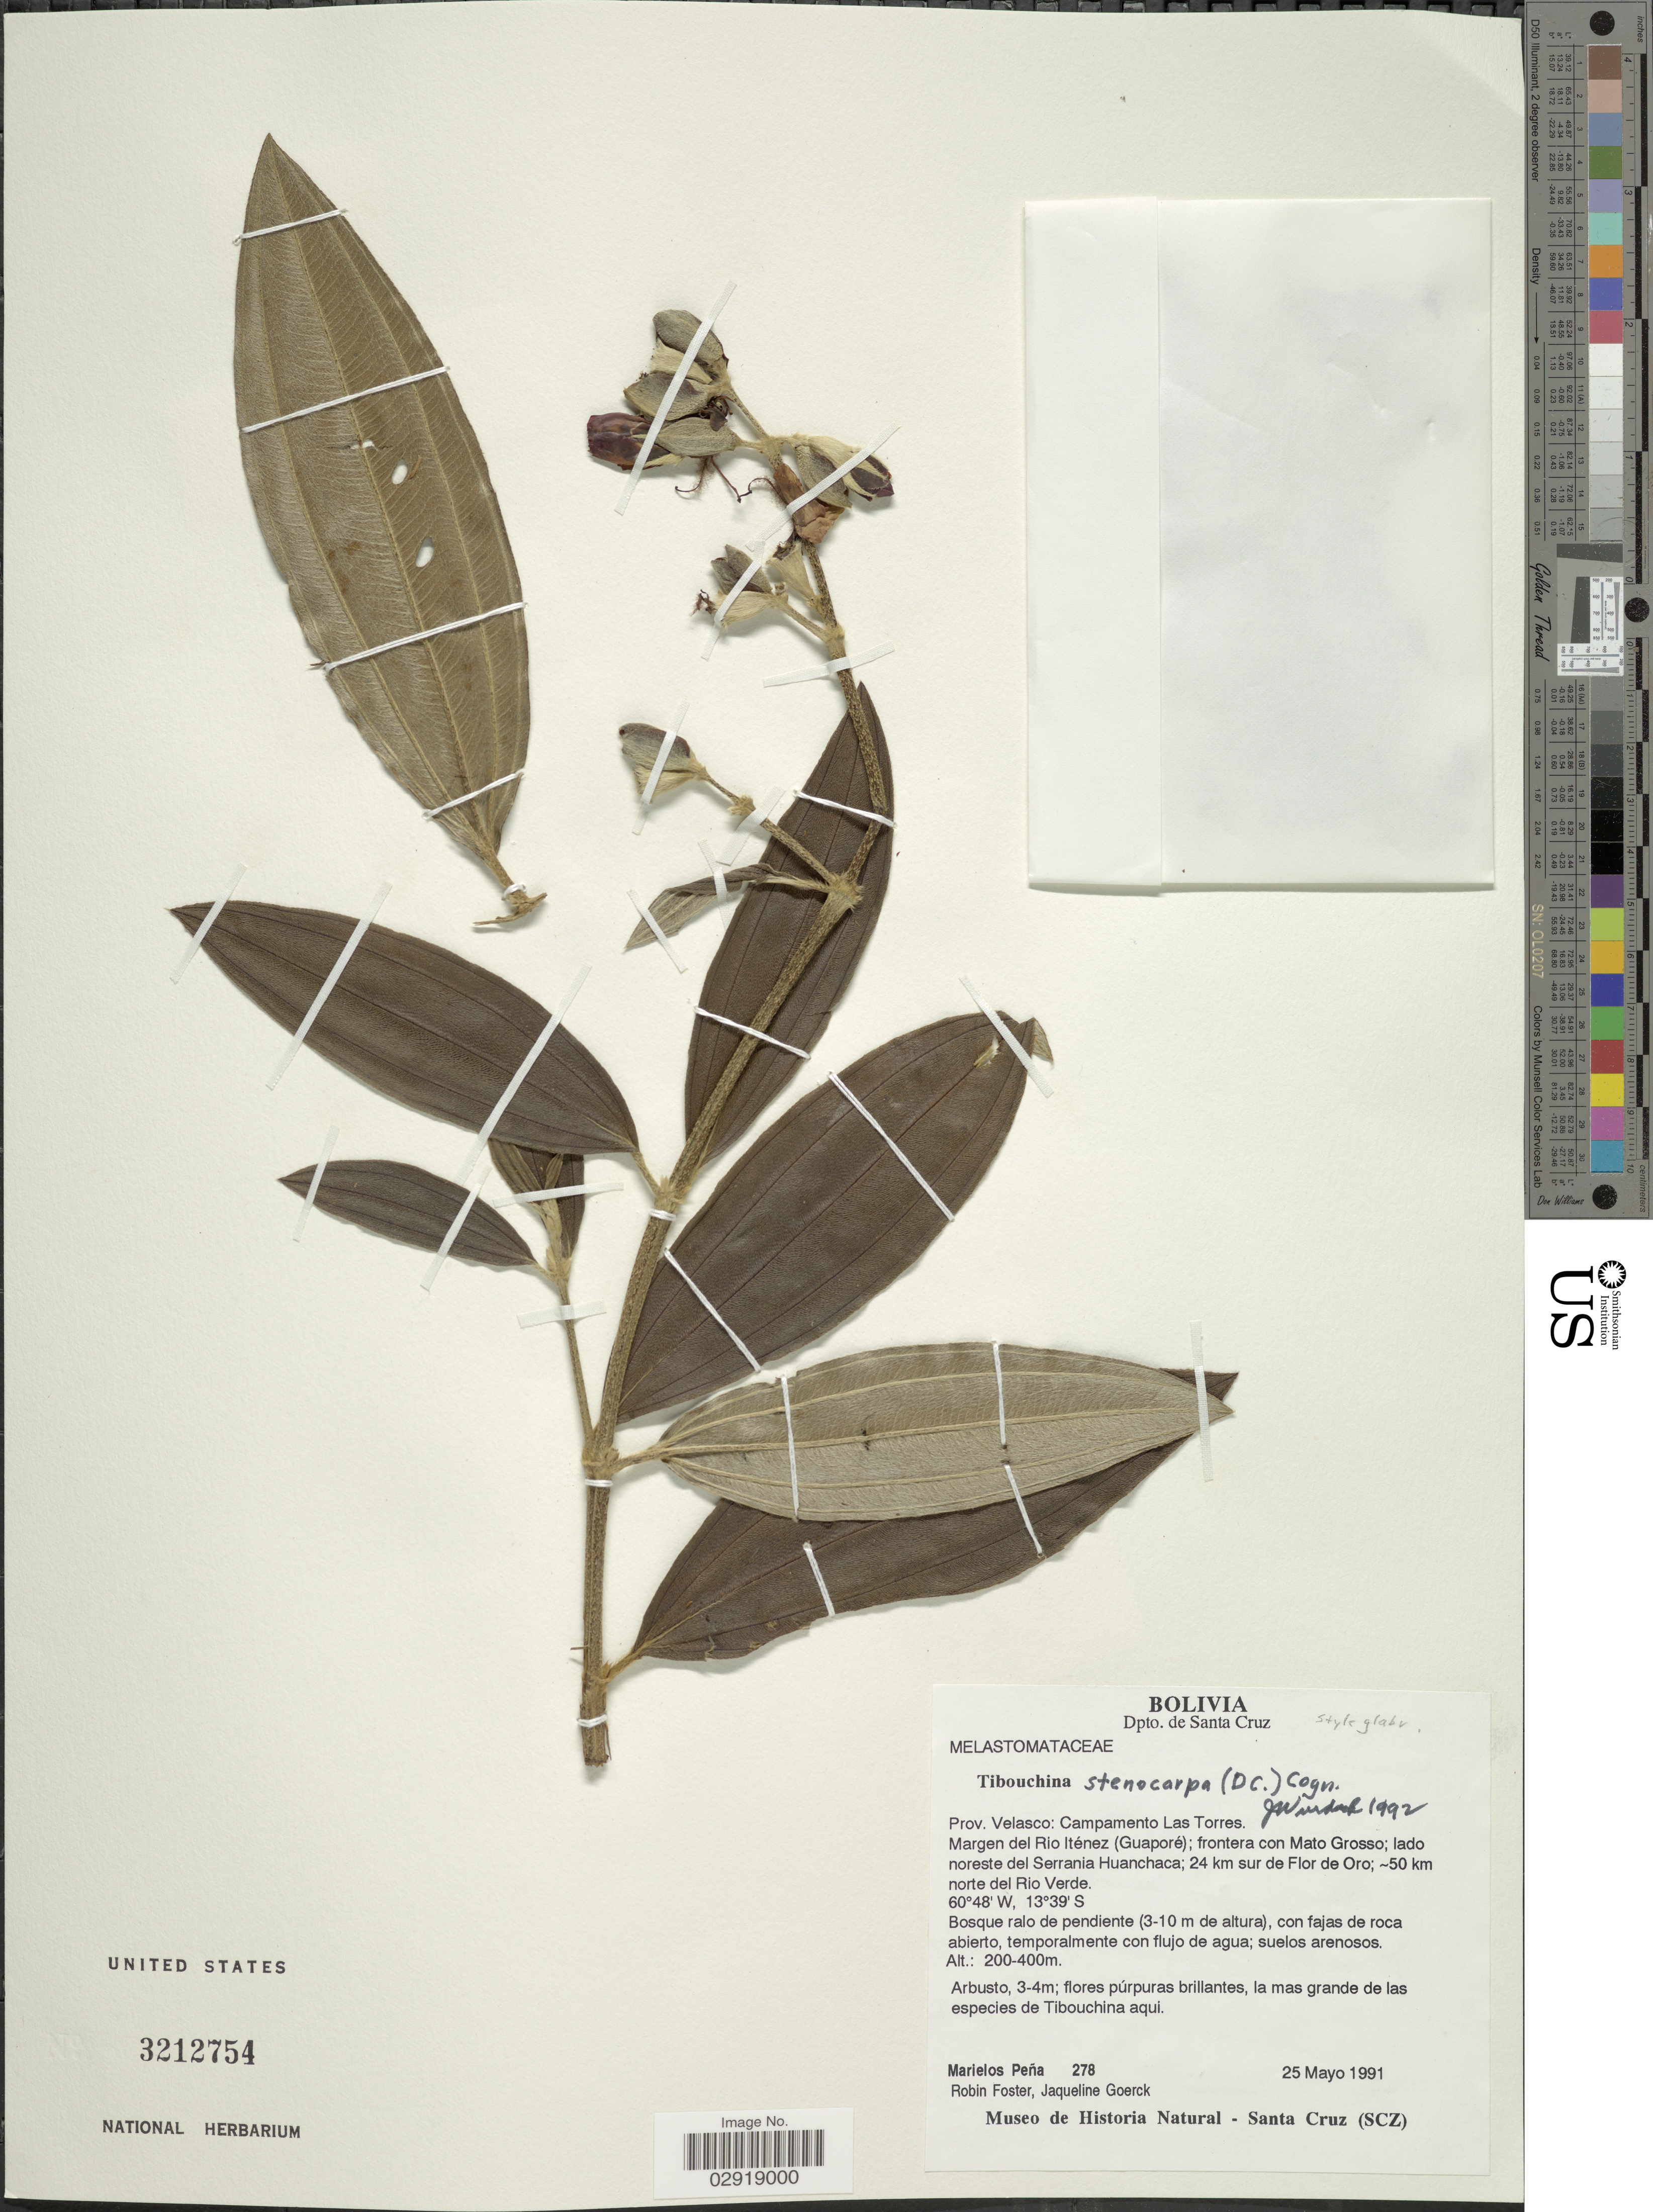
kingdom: Plantae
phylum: Tracheophyta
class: Magnoliopsida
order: Myrtales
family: Melastomataceae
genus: Pleroma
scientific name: Pleroma stenocarpum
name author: (DC.) Triana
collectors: Marielos Peña, R. B. Foster & J. Goerck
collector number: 278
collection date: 1991-05-25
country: Bolivia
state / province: Santa Cruz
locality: Dpto.de Santa Cruz. Prov. Velasco: Campamento Las Torres. Margen del Rio Iténez (Guaporé); frontera con Mato Grossol lado noreste del Serrania Huanchaca; 24 km sur de Flor de Oro; ~50 km norte del Rio Verde.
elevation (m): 200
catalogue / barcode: US 3212754